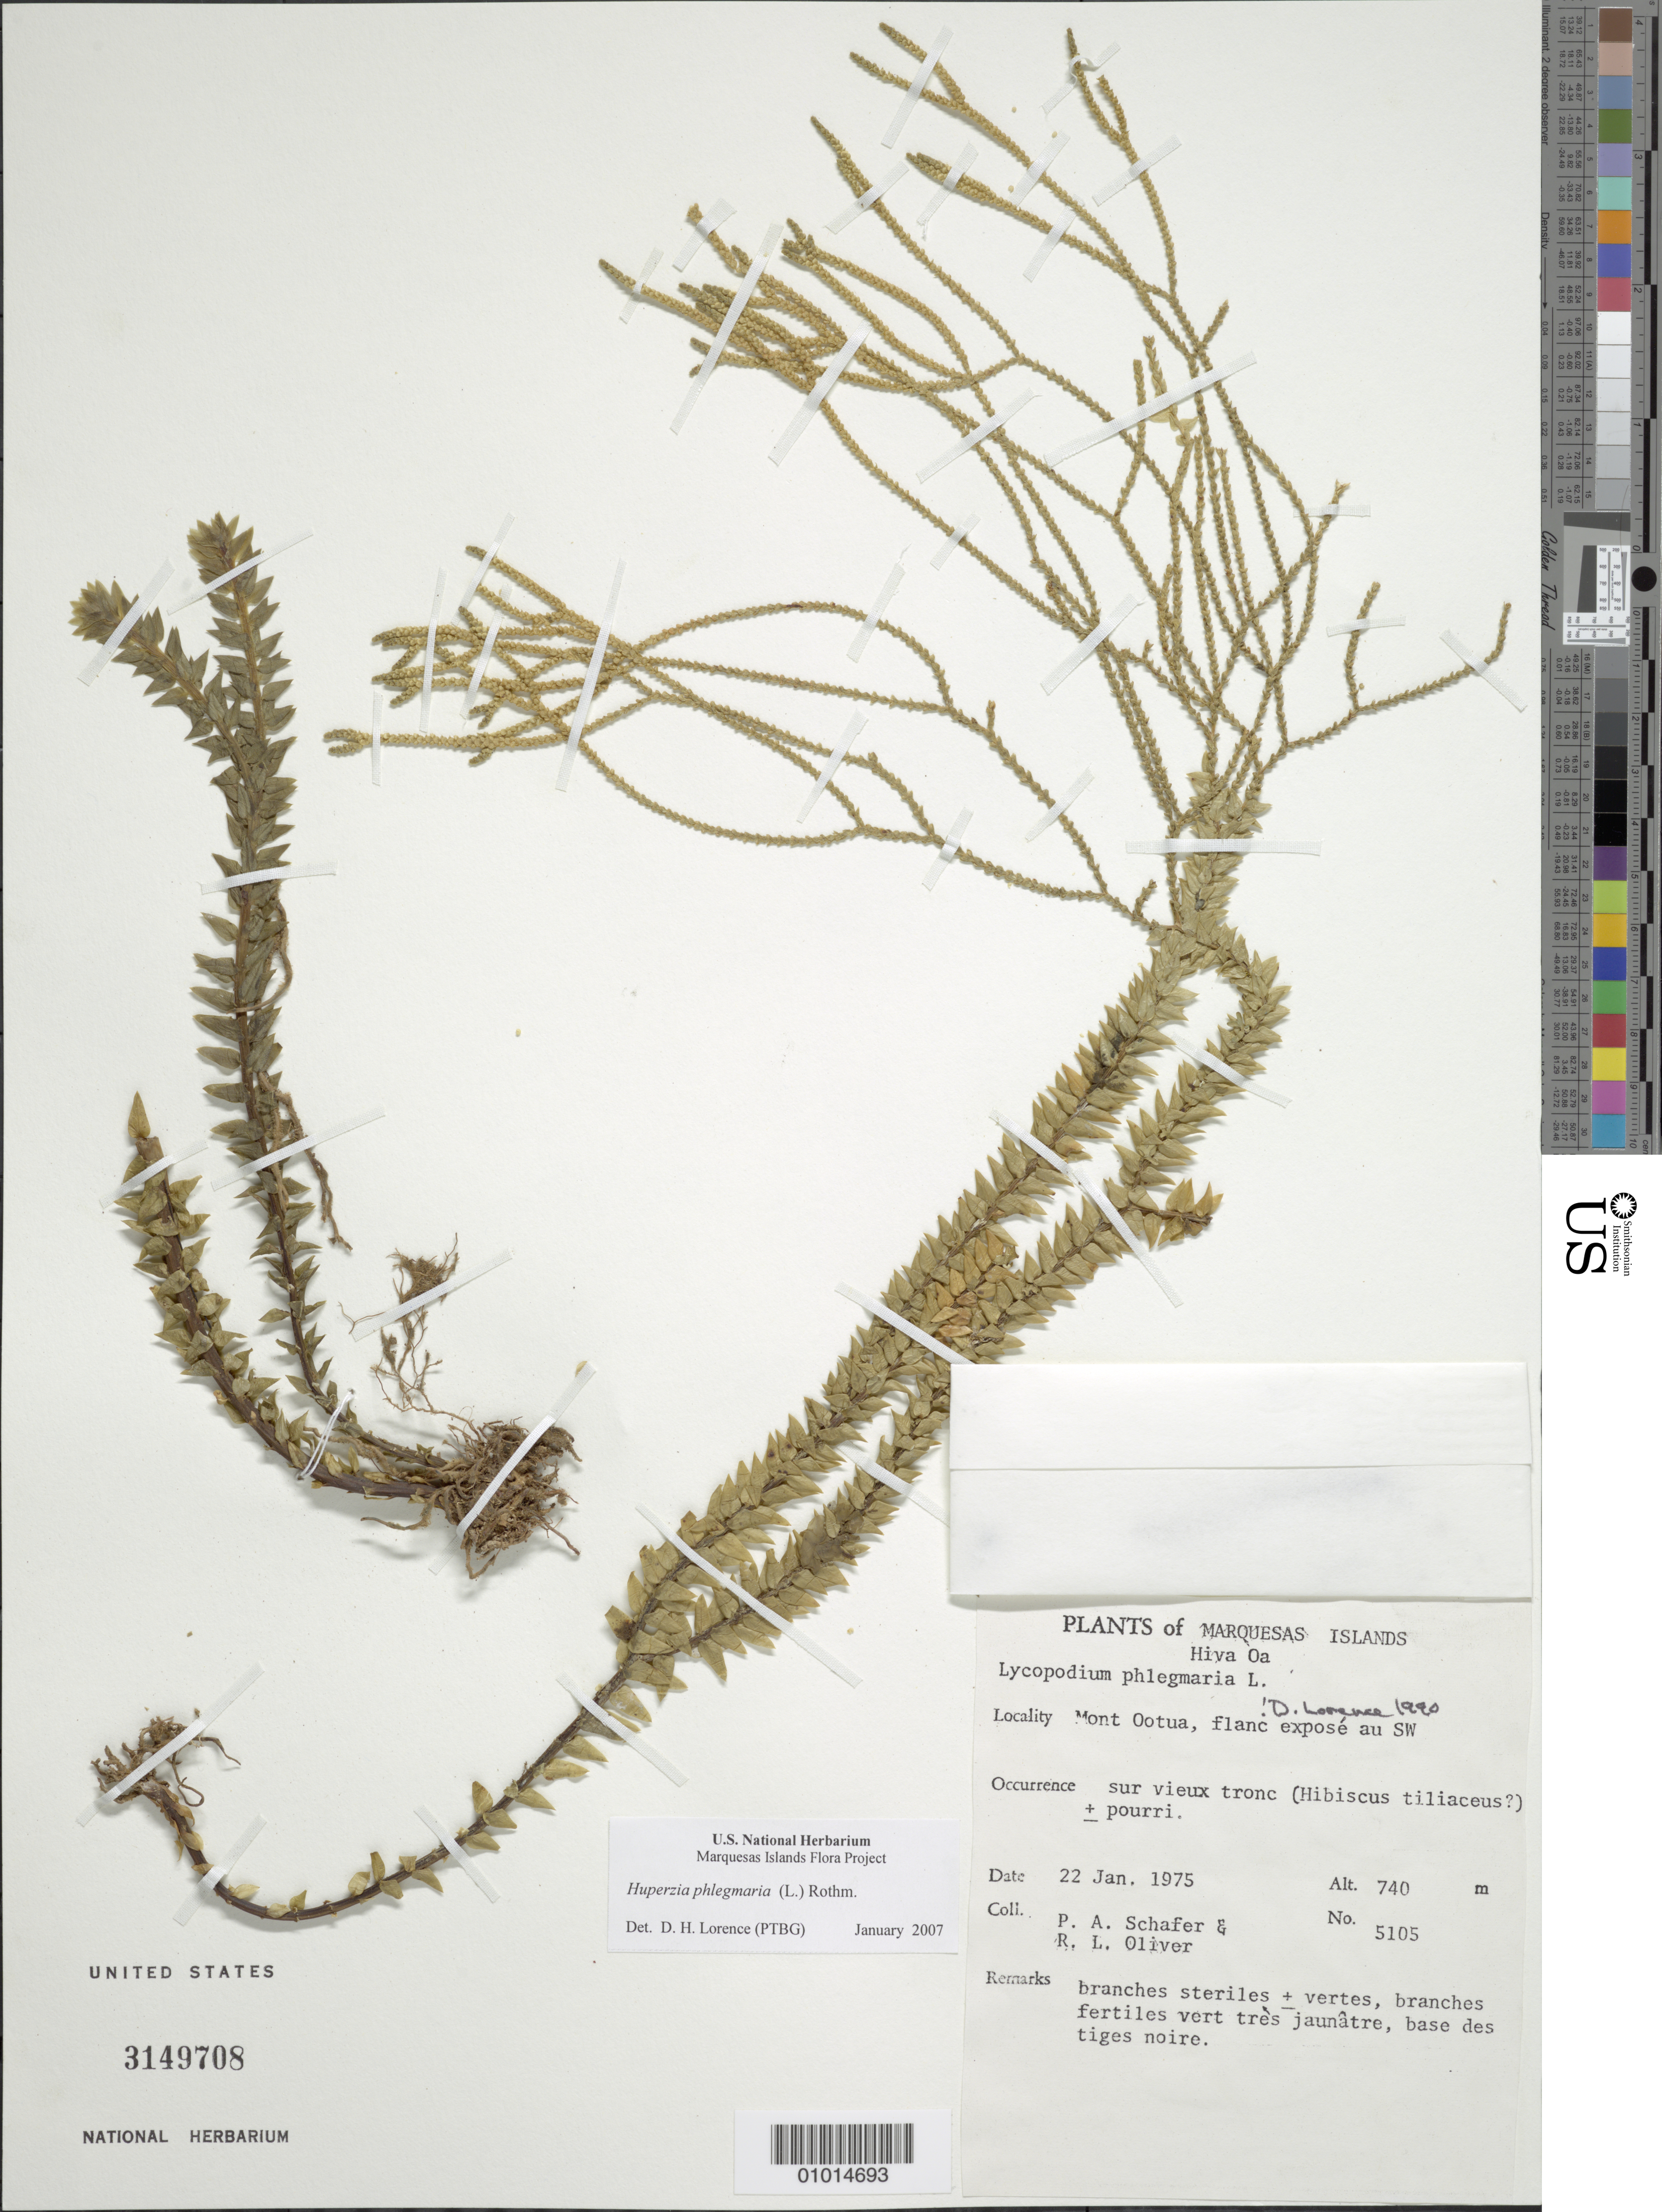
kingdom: Plantae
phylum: Tracheophyta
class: Lycopodiopsida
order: Lycopodiales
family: Lycopodiaceae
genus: Phlegmariurus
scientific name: Phlegmariurus australis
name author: (Willd.) A. R. Field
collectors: P. A. Schäfer & R. L. Oliver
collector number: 5105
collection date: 1975-01-22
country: French Polynesia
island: Hiva Oa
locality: Mt. Ootua, flanc expose au SW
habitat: Sur vieux tronc (Hibiscus tiliaceus?) +/- pourri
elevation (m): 740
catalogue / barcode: US 3149708